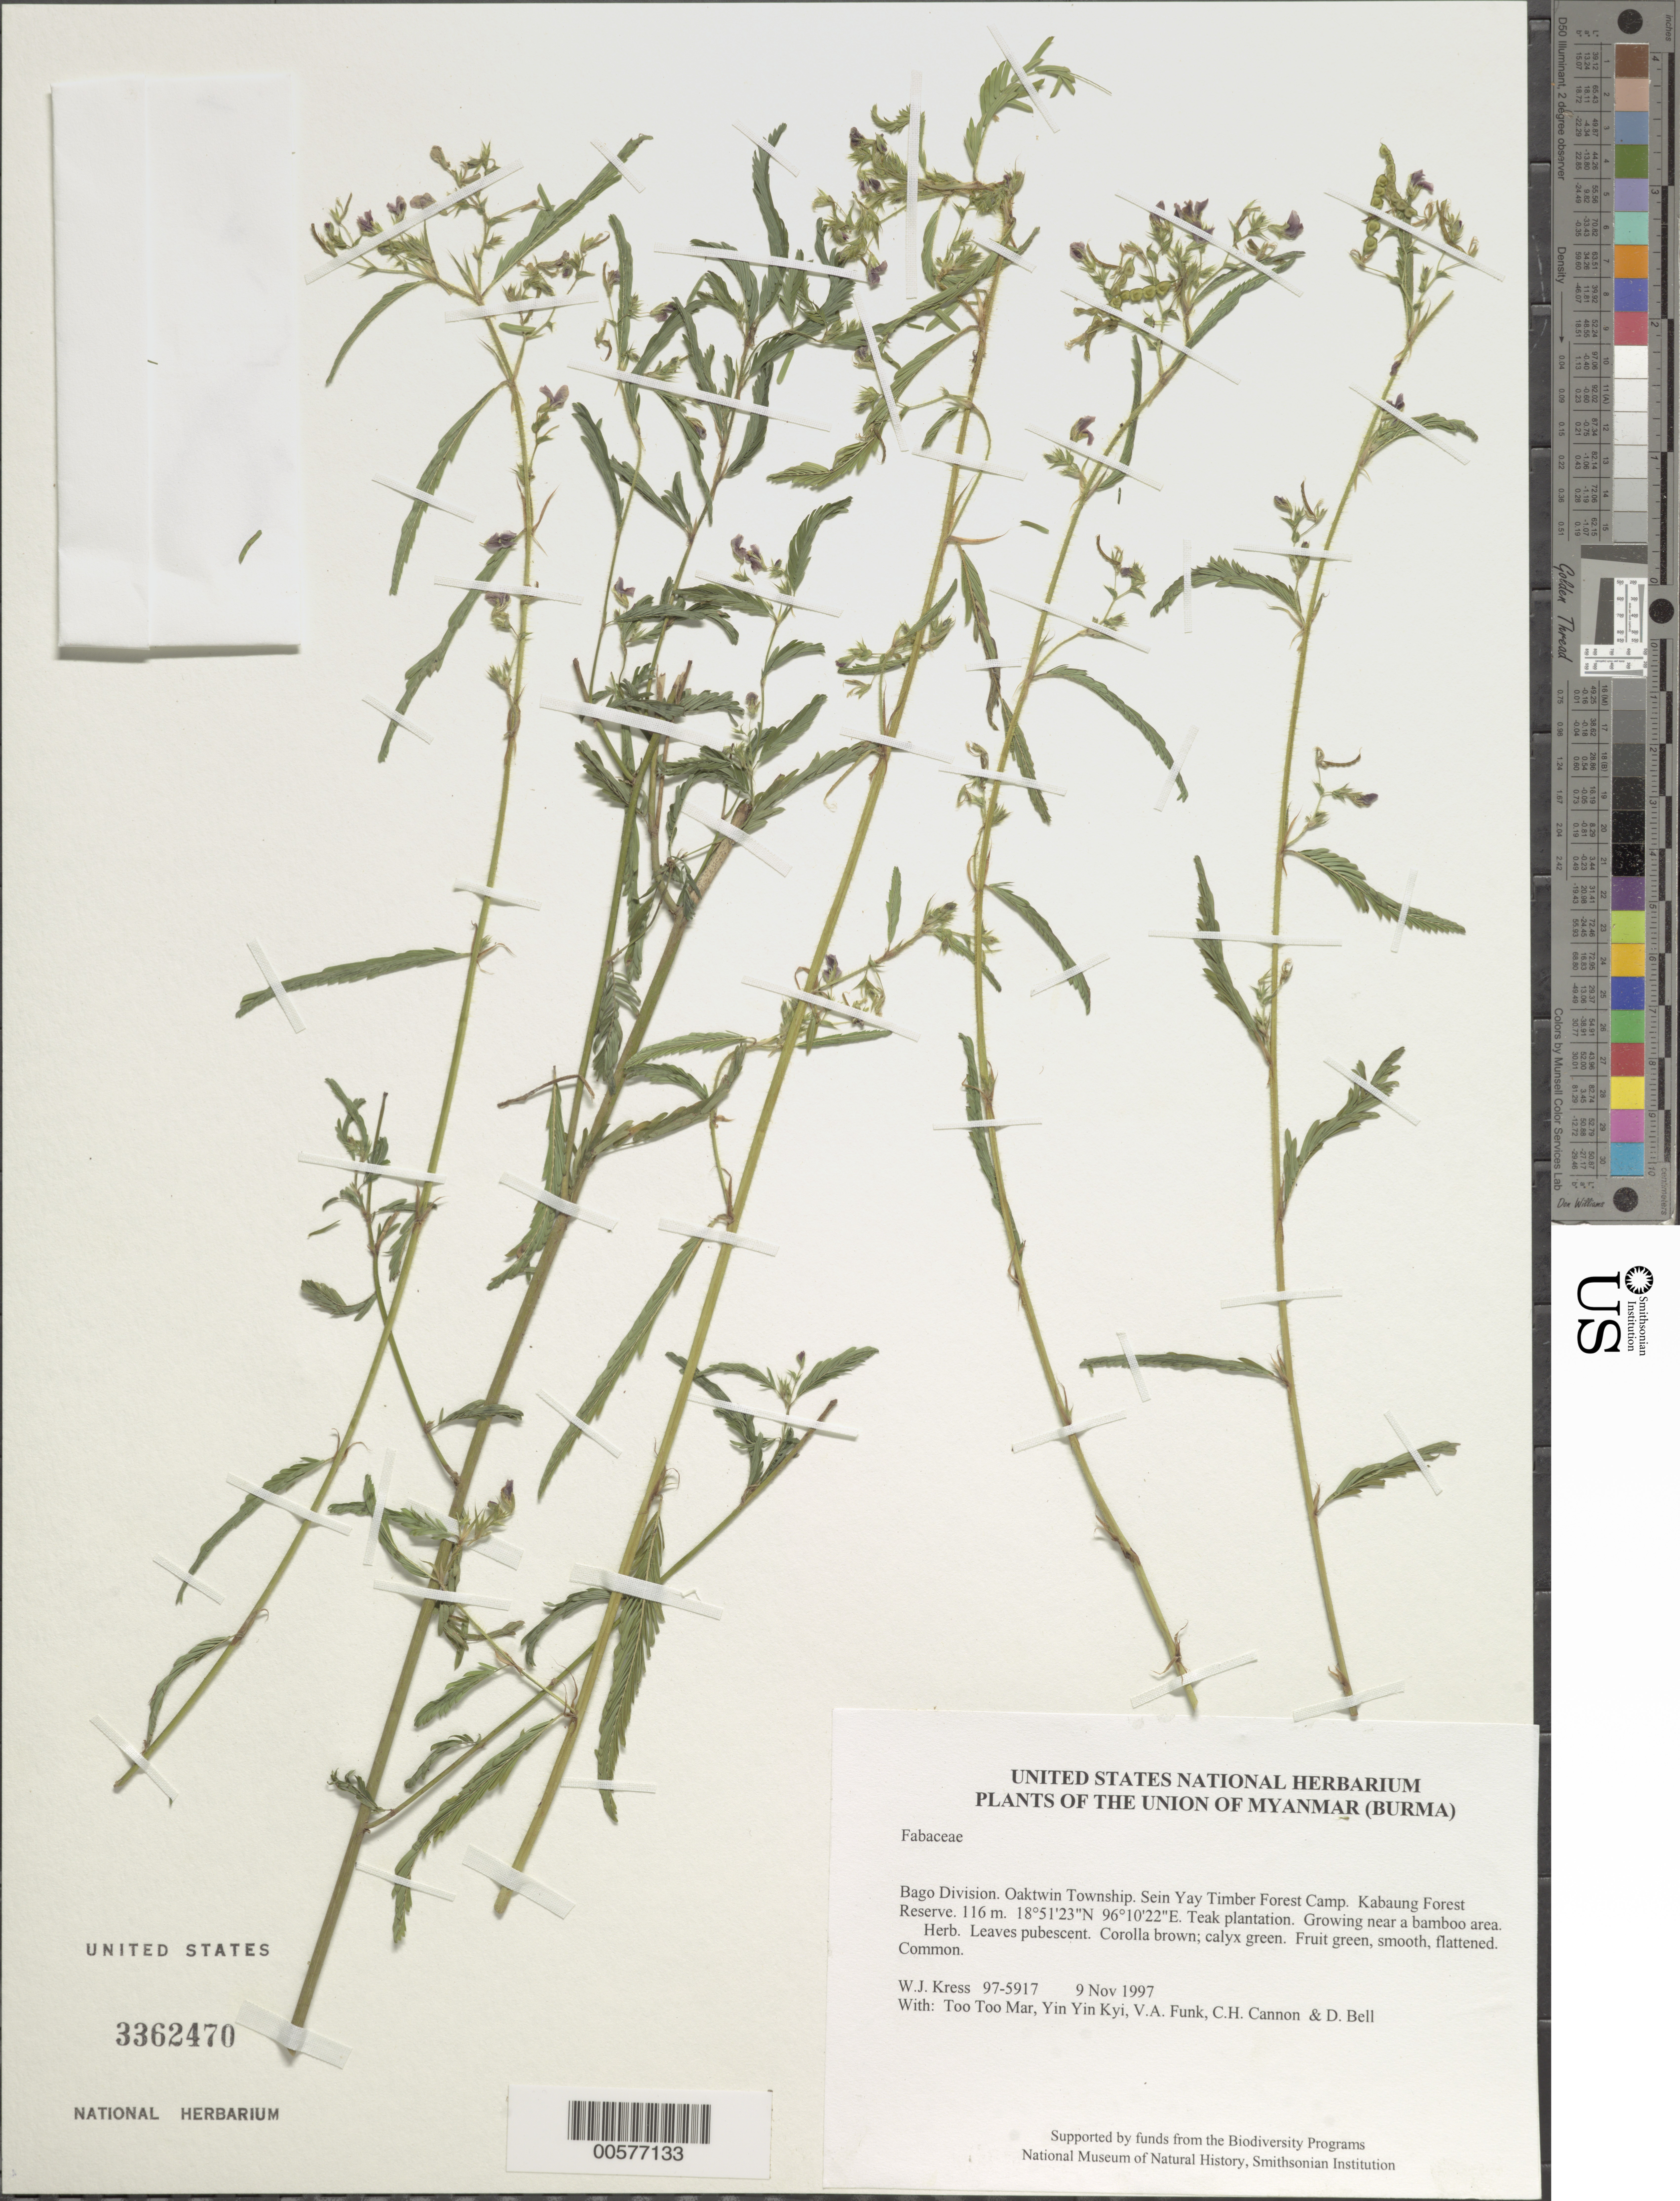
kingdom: Plantae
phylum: Tracheophyta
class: Magnoliopsida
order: Fabales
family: Fabaceae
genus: Aeschynomene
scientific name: Aeschynomene sp.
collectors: W. J. Kress, Too Too Mar, Yin Yin Kyi, V. Funk, C. H. Cannon & D. A. Bell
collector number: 97-5917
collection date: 1997-11-09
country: Myanmar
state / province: Bago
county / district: Oaktwin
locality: Sein Yay Timber Forest Camp. Kabaung Forest Reserve.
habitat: Teak plantation. Growing near a bamboo area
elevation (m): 116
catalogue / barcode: US 3362470